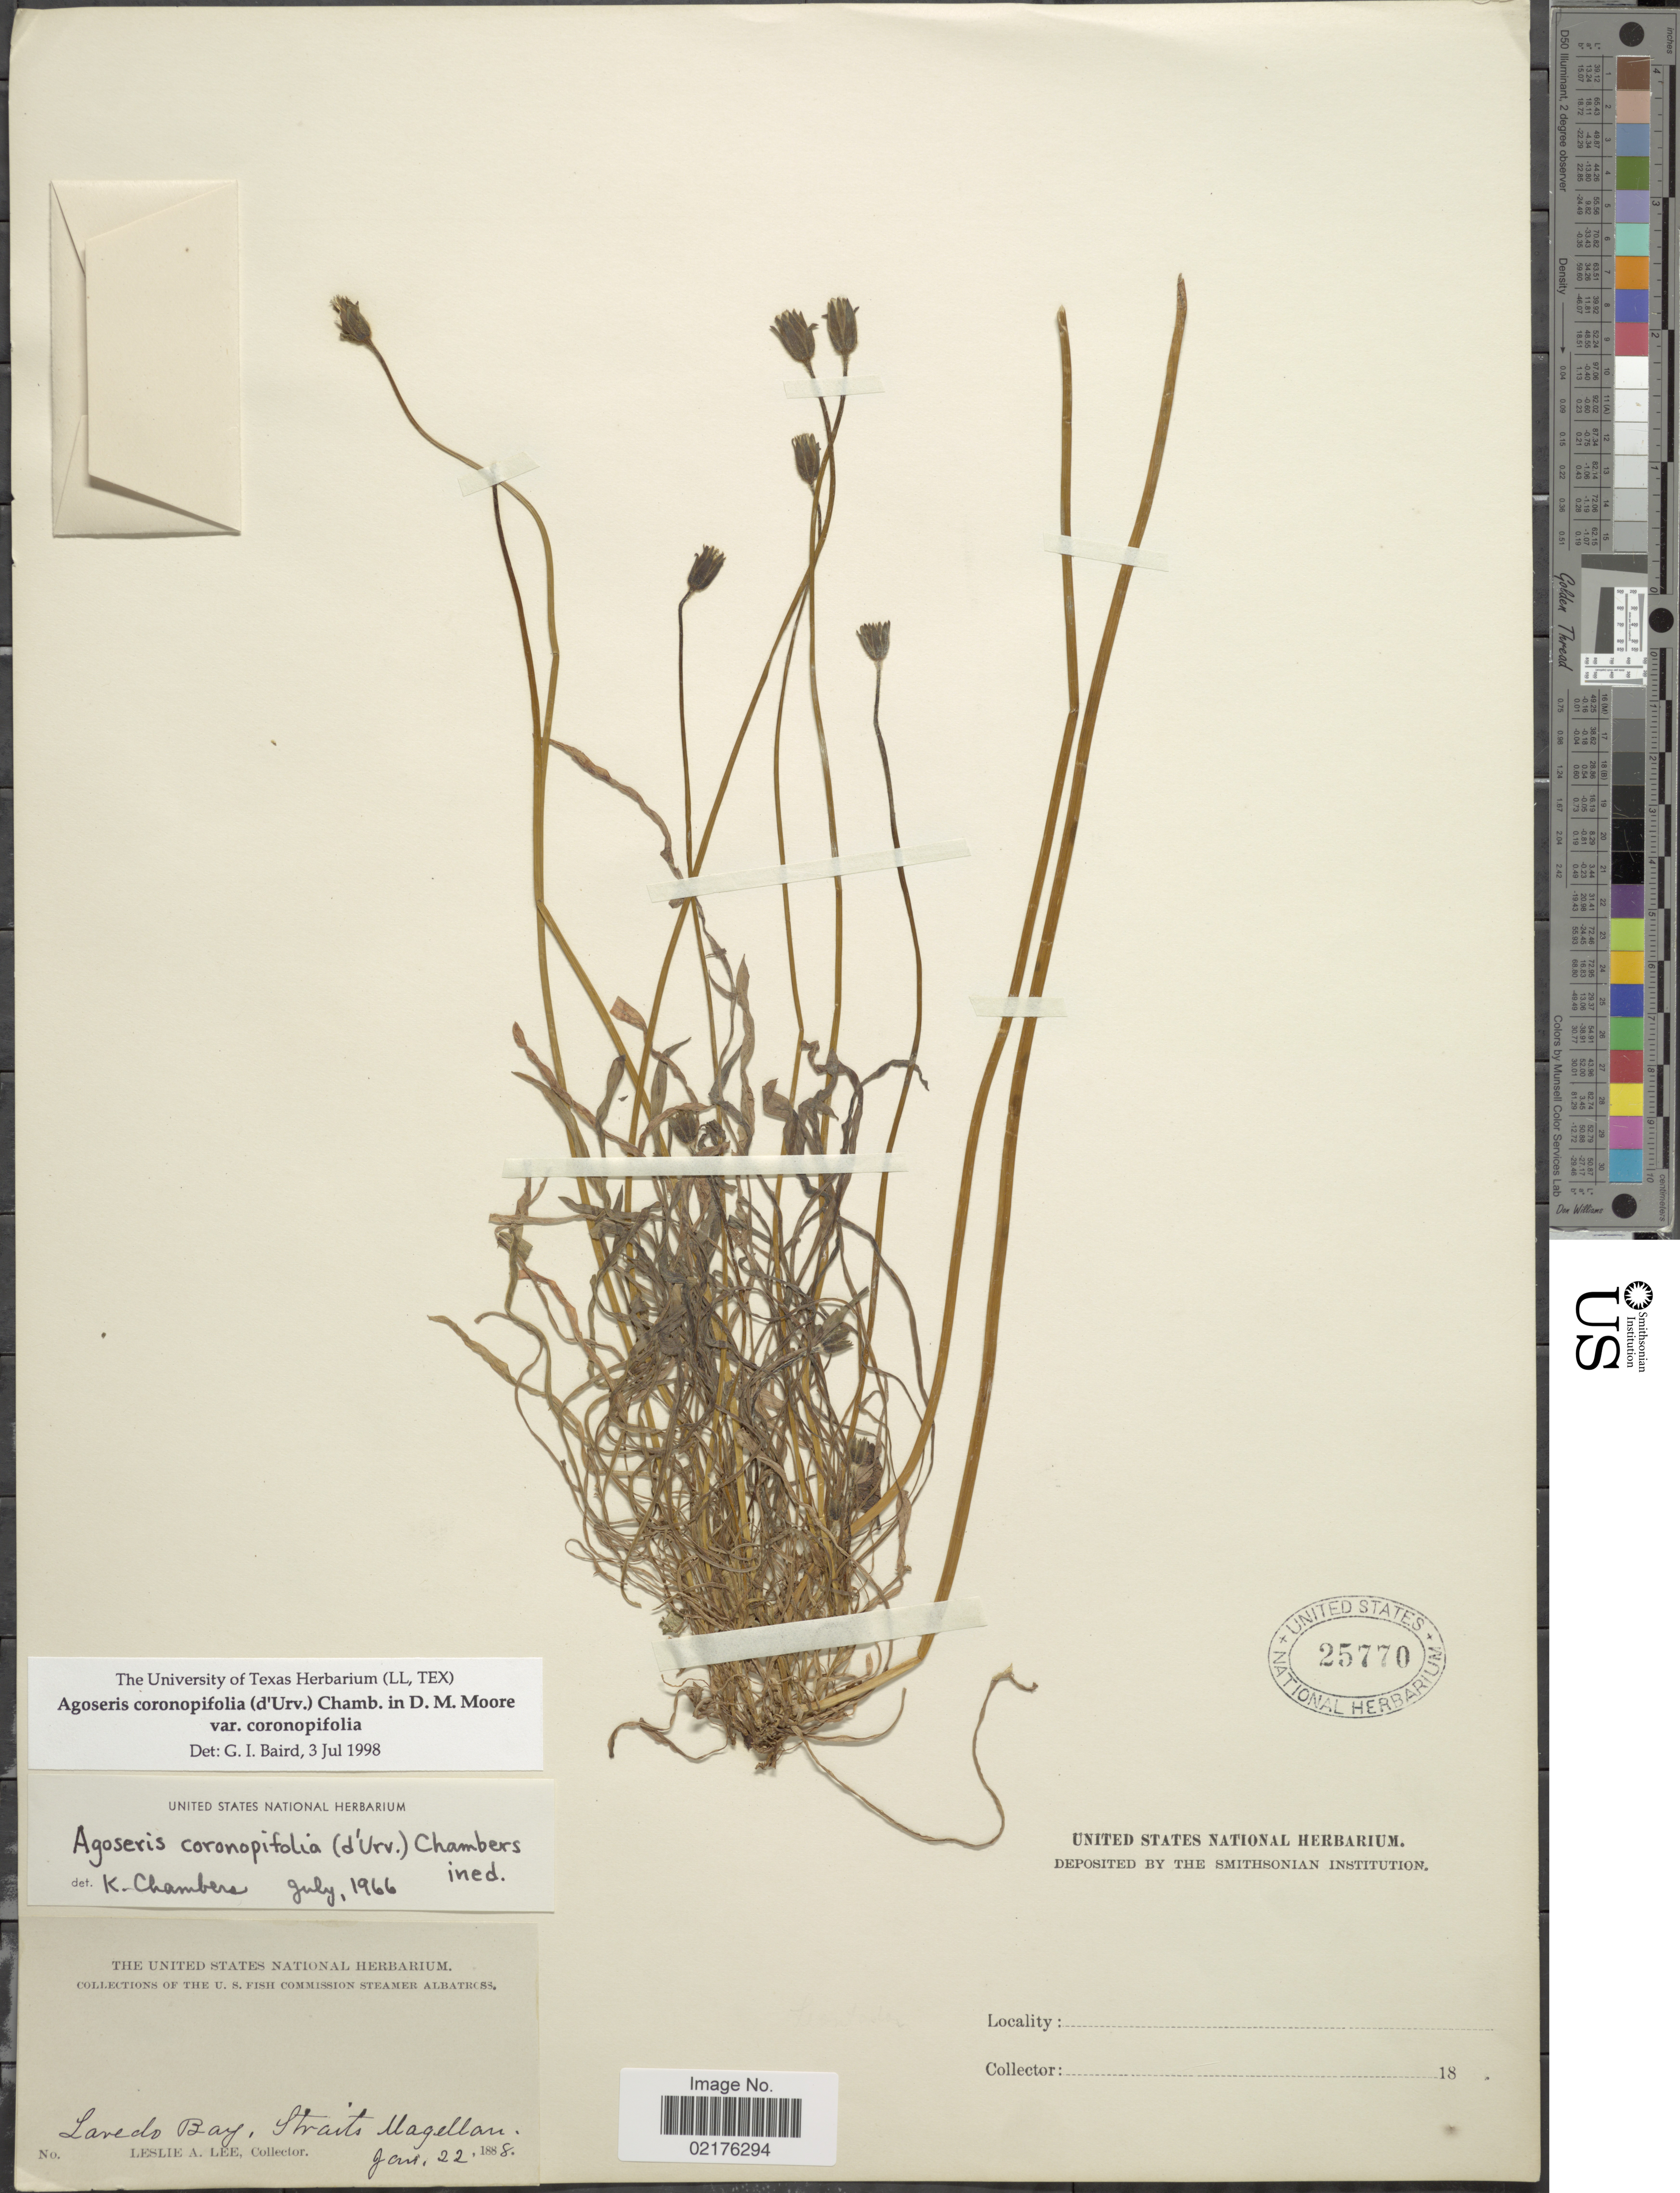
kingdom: Plantae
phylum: Tracheophyta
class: Magnoliopsida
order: Asterales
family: Asteraceae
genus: Agoseris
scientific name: Agoseris coronopifolia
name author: (d'Urv.) K.L. Chambers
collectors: L. Lee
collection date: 1888-01-22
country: Chile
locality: Laredo Bay, Straits Magellan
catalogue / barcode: US 25770